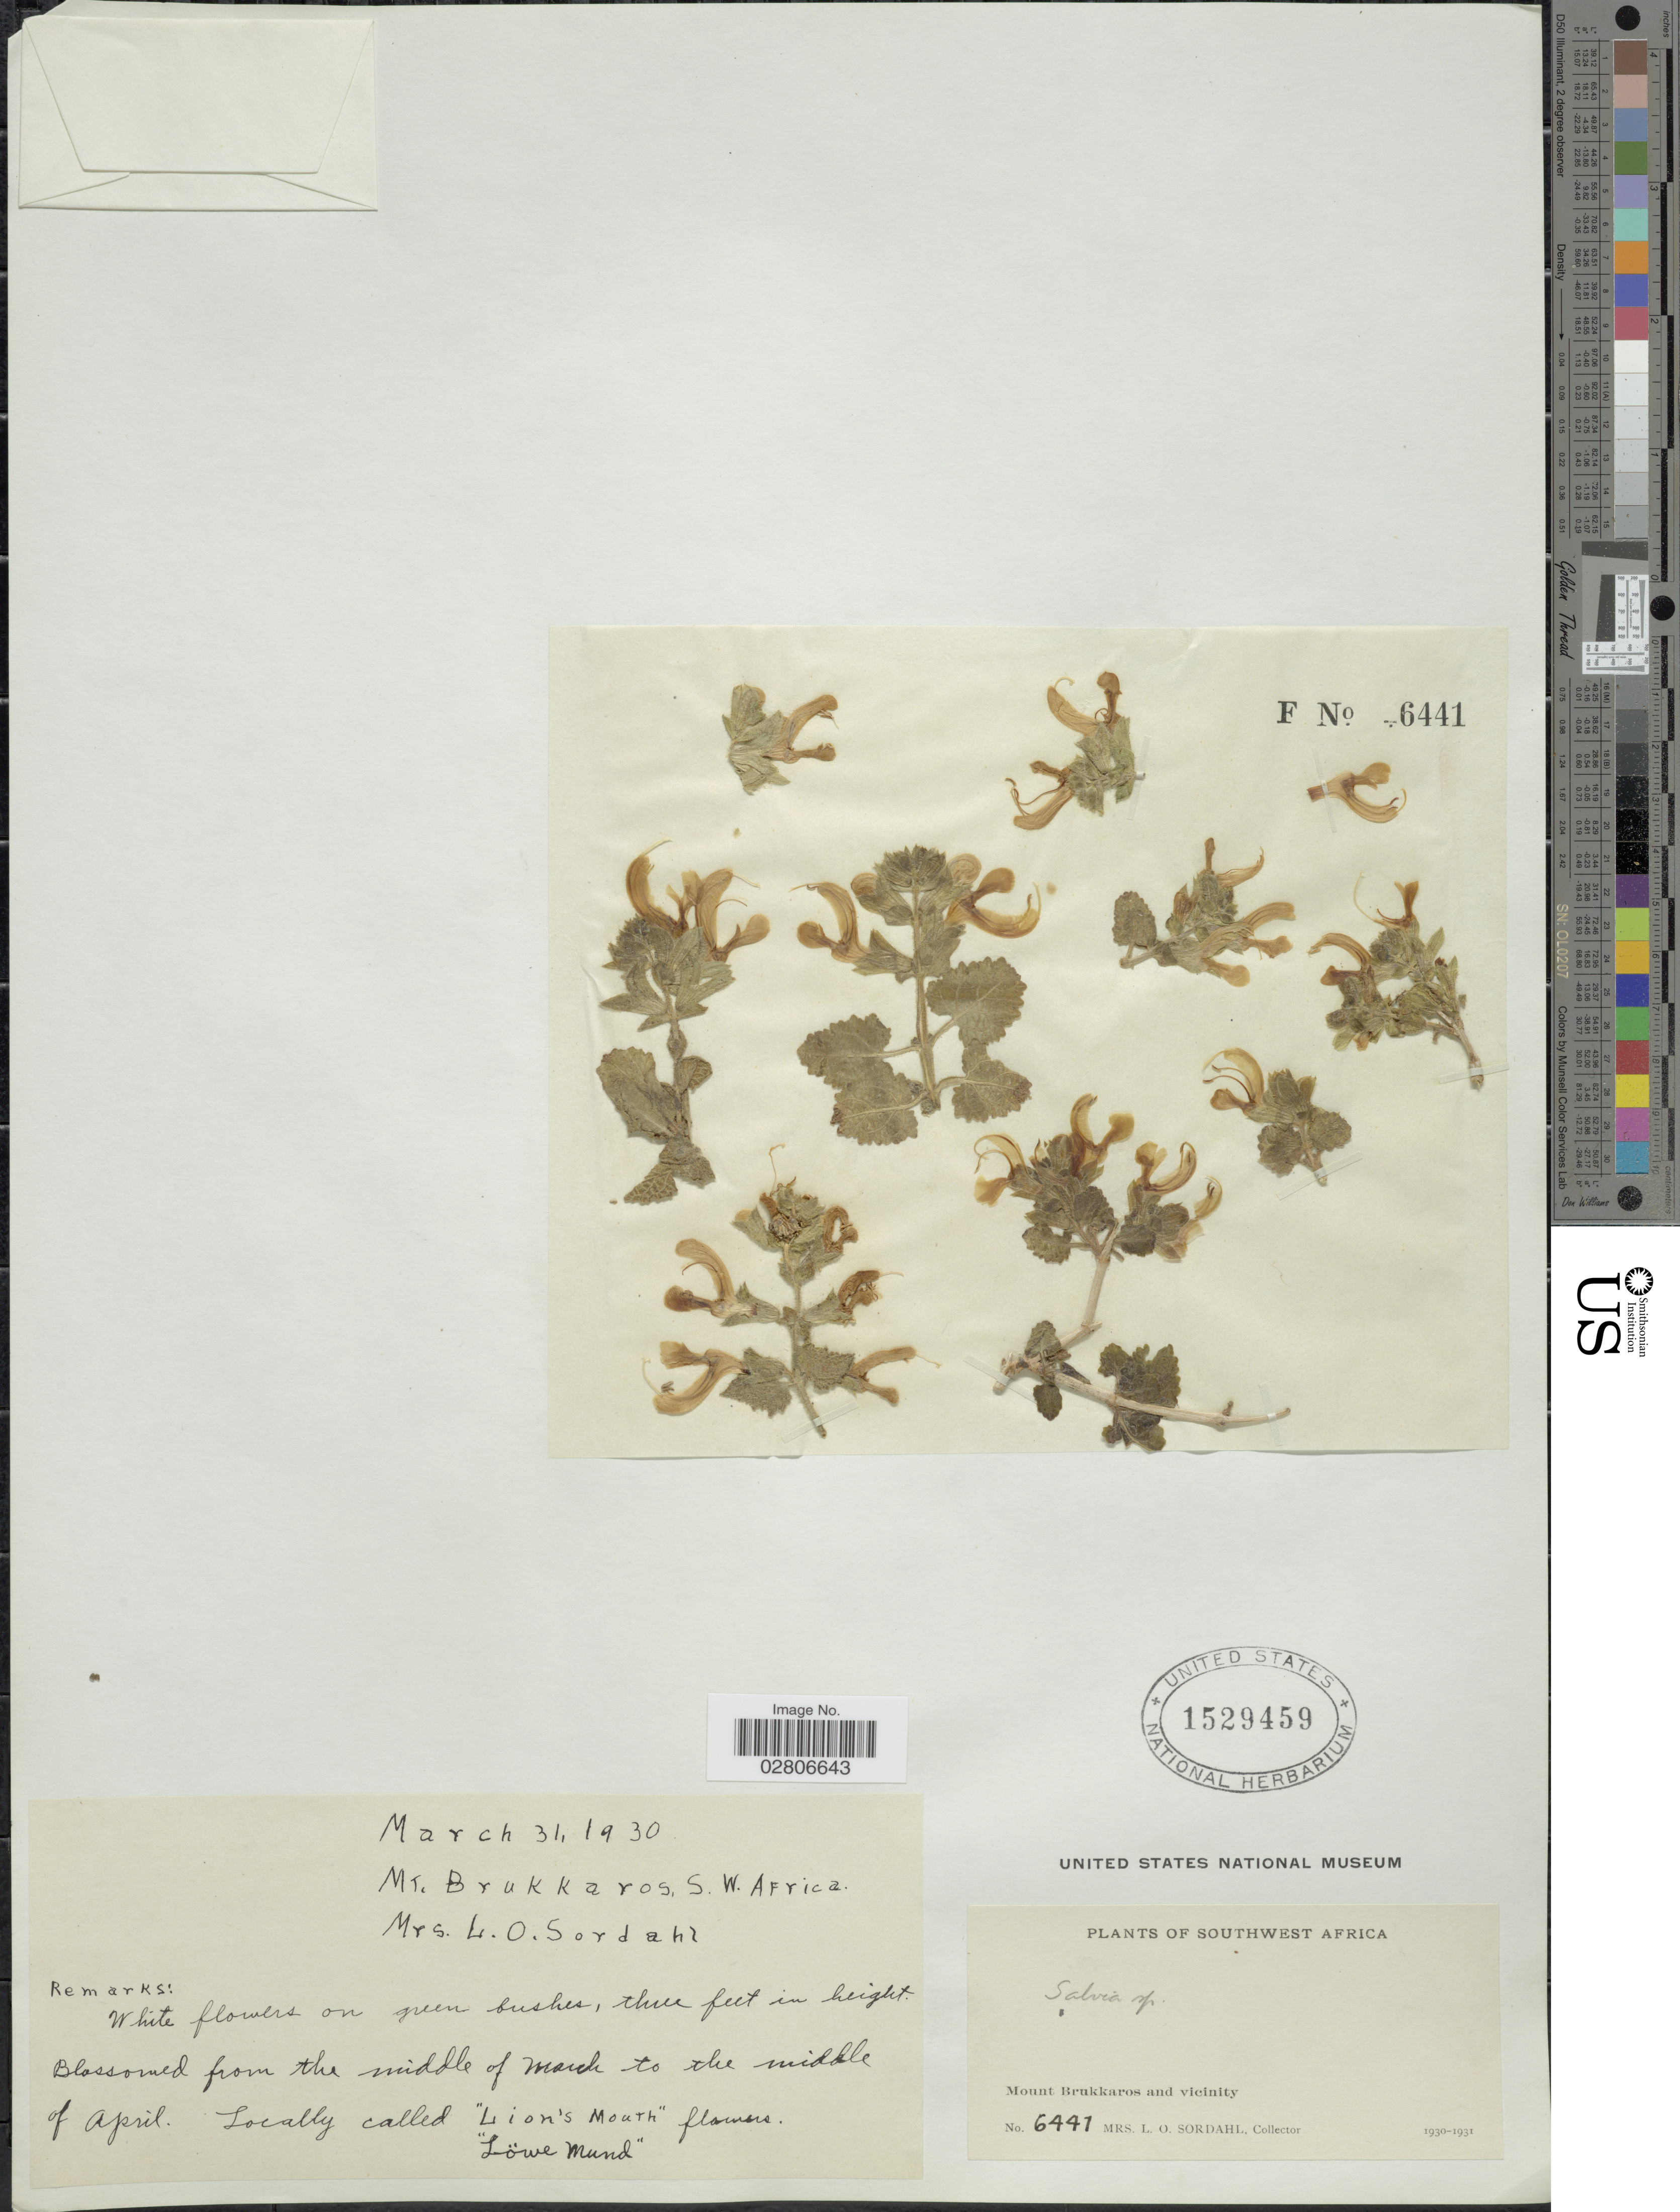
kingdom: Plantae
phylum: Tracheophyta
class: Magnoliopsida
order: Lamiales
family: Lamiaceae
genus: Salvia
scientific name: Salvia sp.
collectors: L. Sordahl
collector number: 6441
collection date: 1930-03-31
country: Namibia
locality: Southwest Africa, Mount. Brukkarosand vicinity, S.W. Africa.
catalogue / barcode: US 1529459